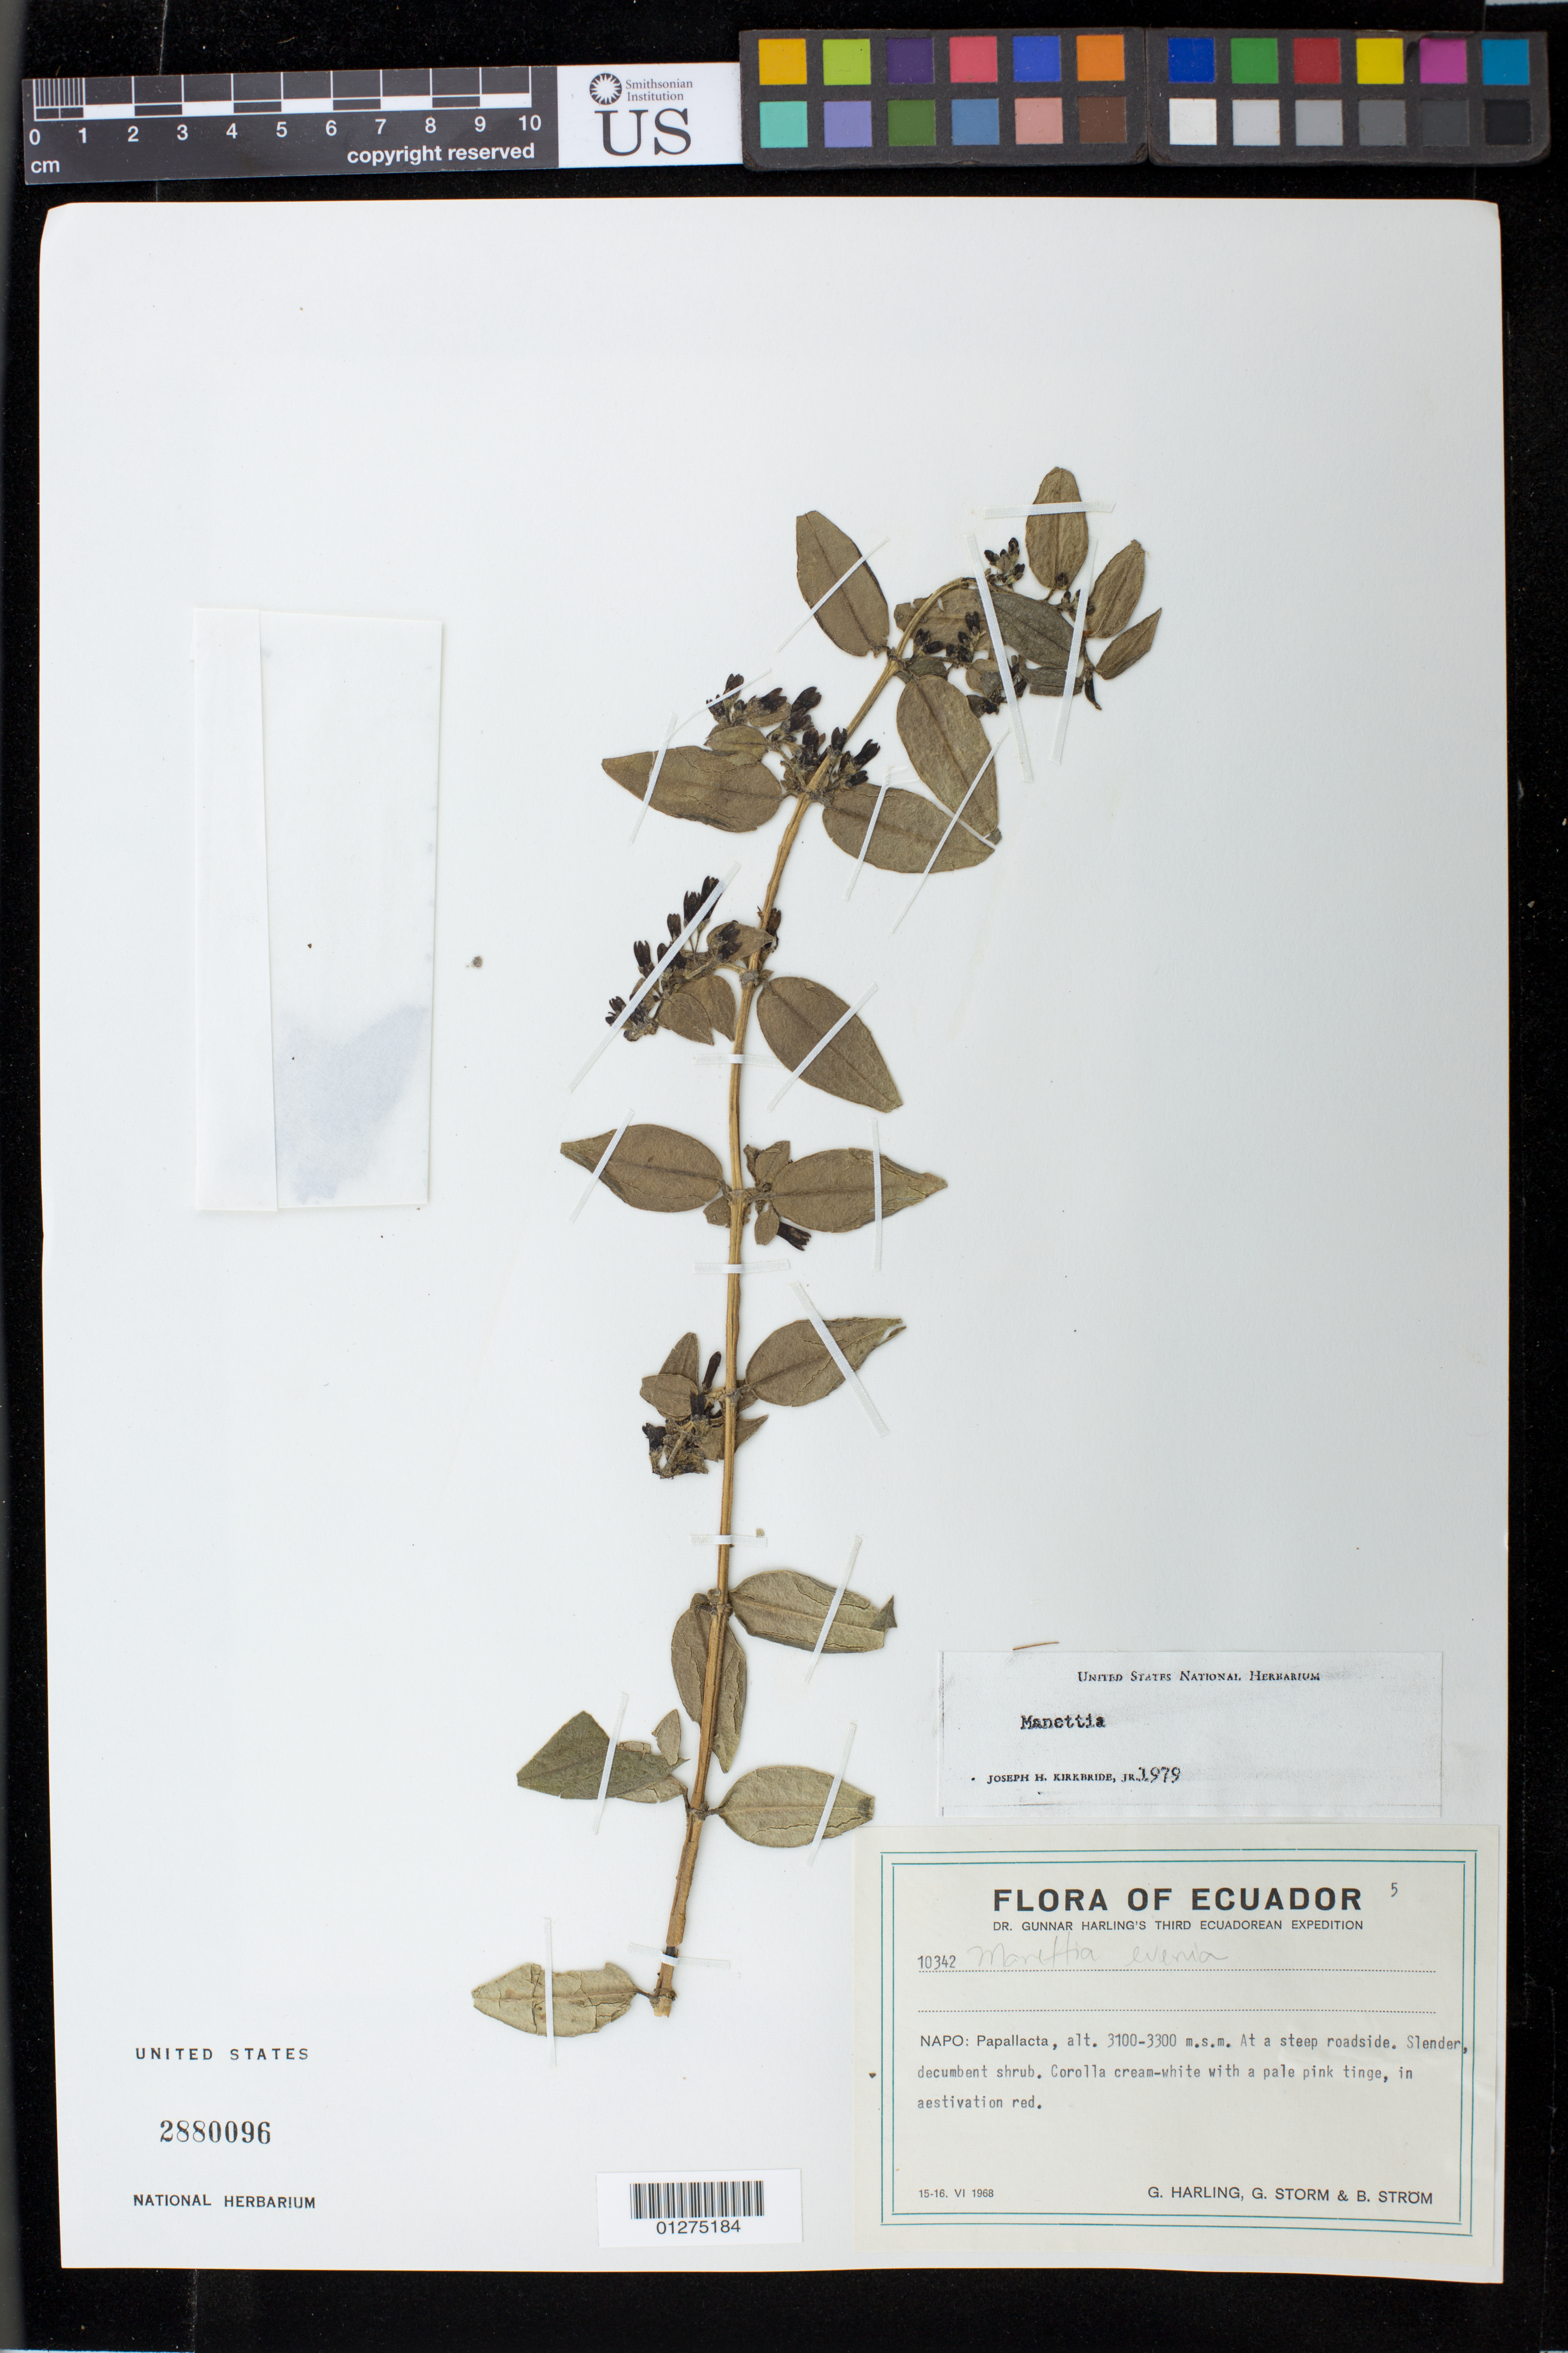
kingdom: Plantae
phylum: Tracheophyta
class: Magnoliopsida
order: Gentianales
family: Rubiaceae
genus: Manettia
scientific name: Manettia sp.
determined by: Kirkbride, J. H., Jr.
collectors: G. Harling, G. Storm & B. Strom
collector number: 10342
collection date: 1968-06-15/1968-06-16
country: Ecuador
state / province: Napo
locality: Papallacta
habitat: steep roadside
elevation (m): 3100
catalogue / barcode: US 2880096